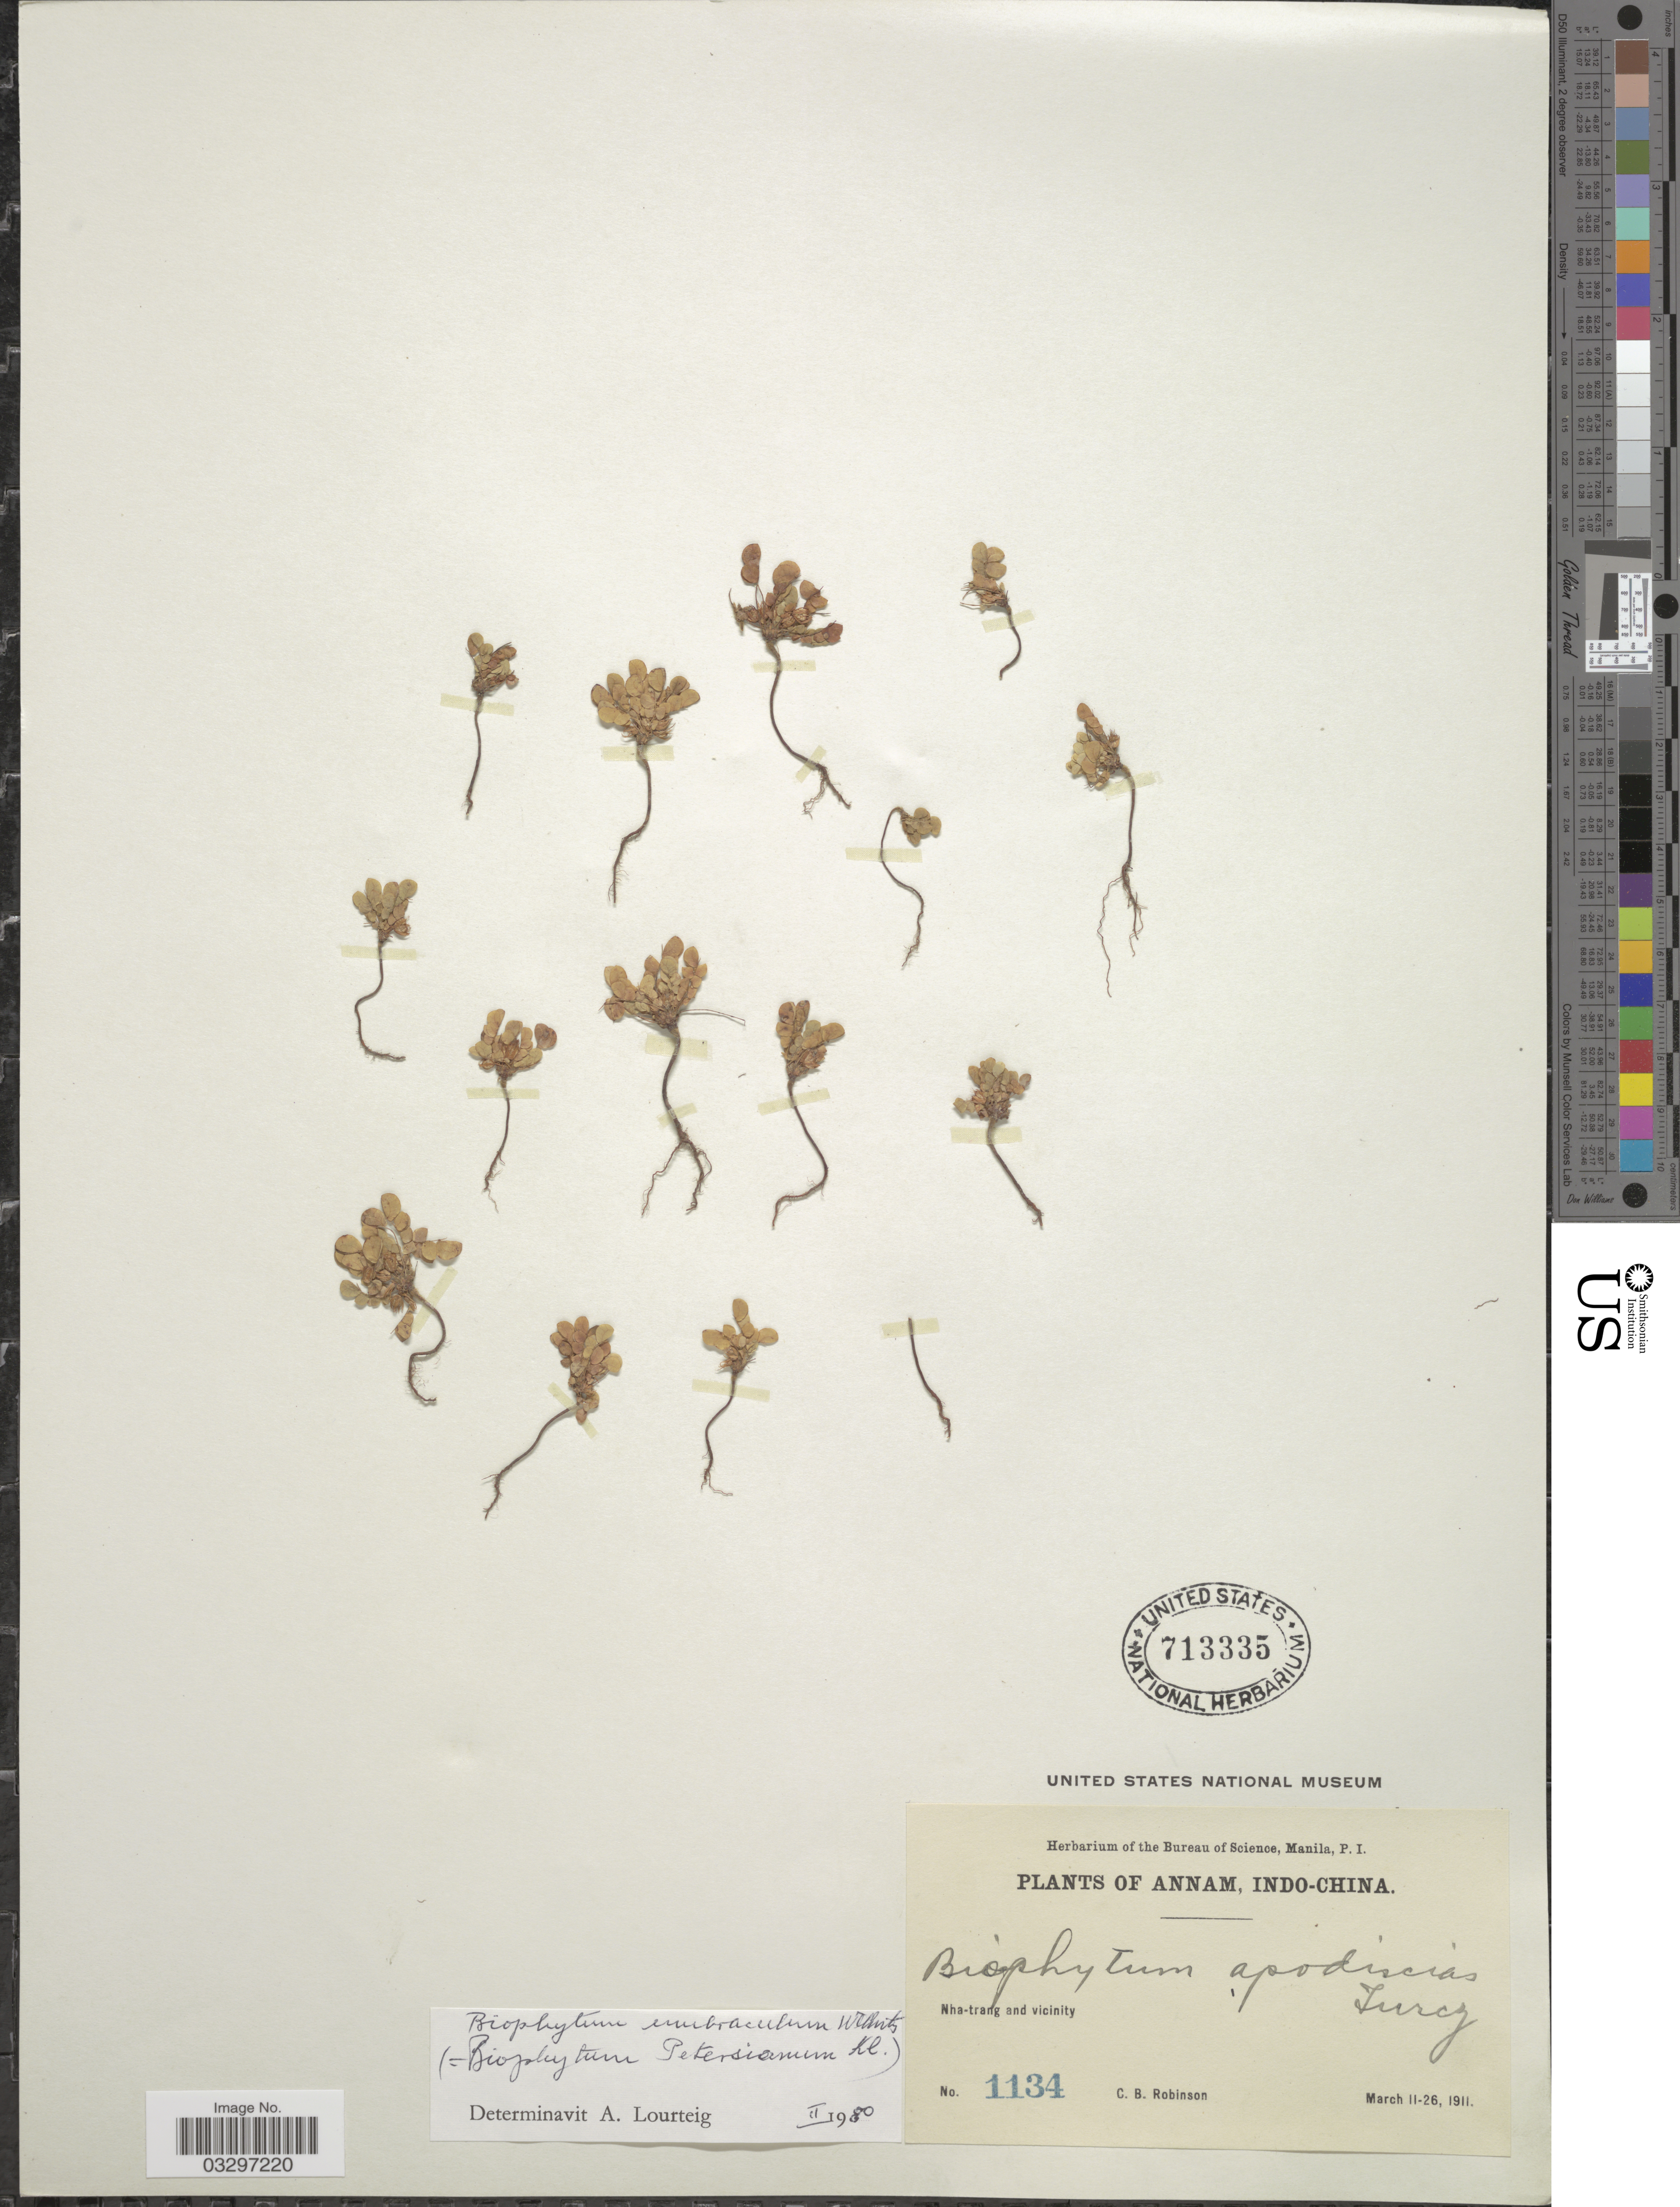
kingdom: Plantae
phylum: Tracheophyta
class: Magnoliopsida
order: Oxalidales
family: Oxalidaceae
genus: Biophytum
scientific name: Biophytum petersianum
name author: Klotzsch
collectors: C. Robinson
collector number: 1134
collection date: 1911-03-11/1911-03-26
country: Vietnam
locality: Annam, Indo-China. Nha-trang and vicinity.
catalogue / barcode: US 713335